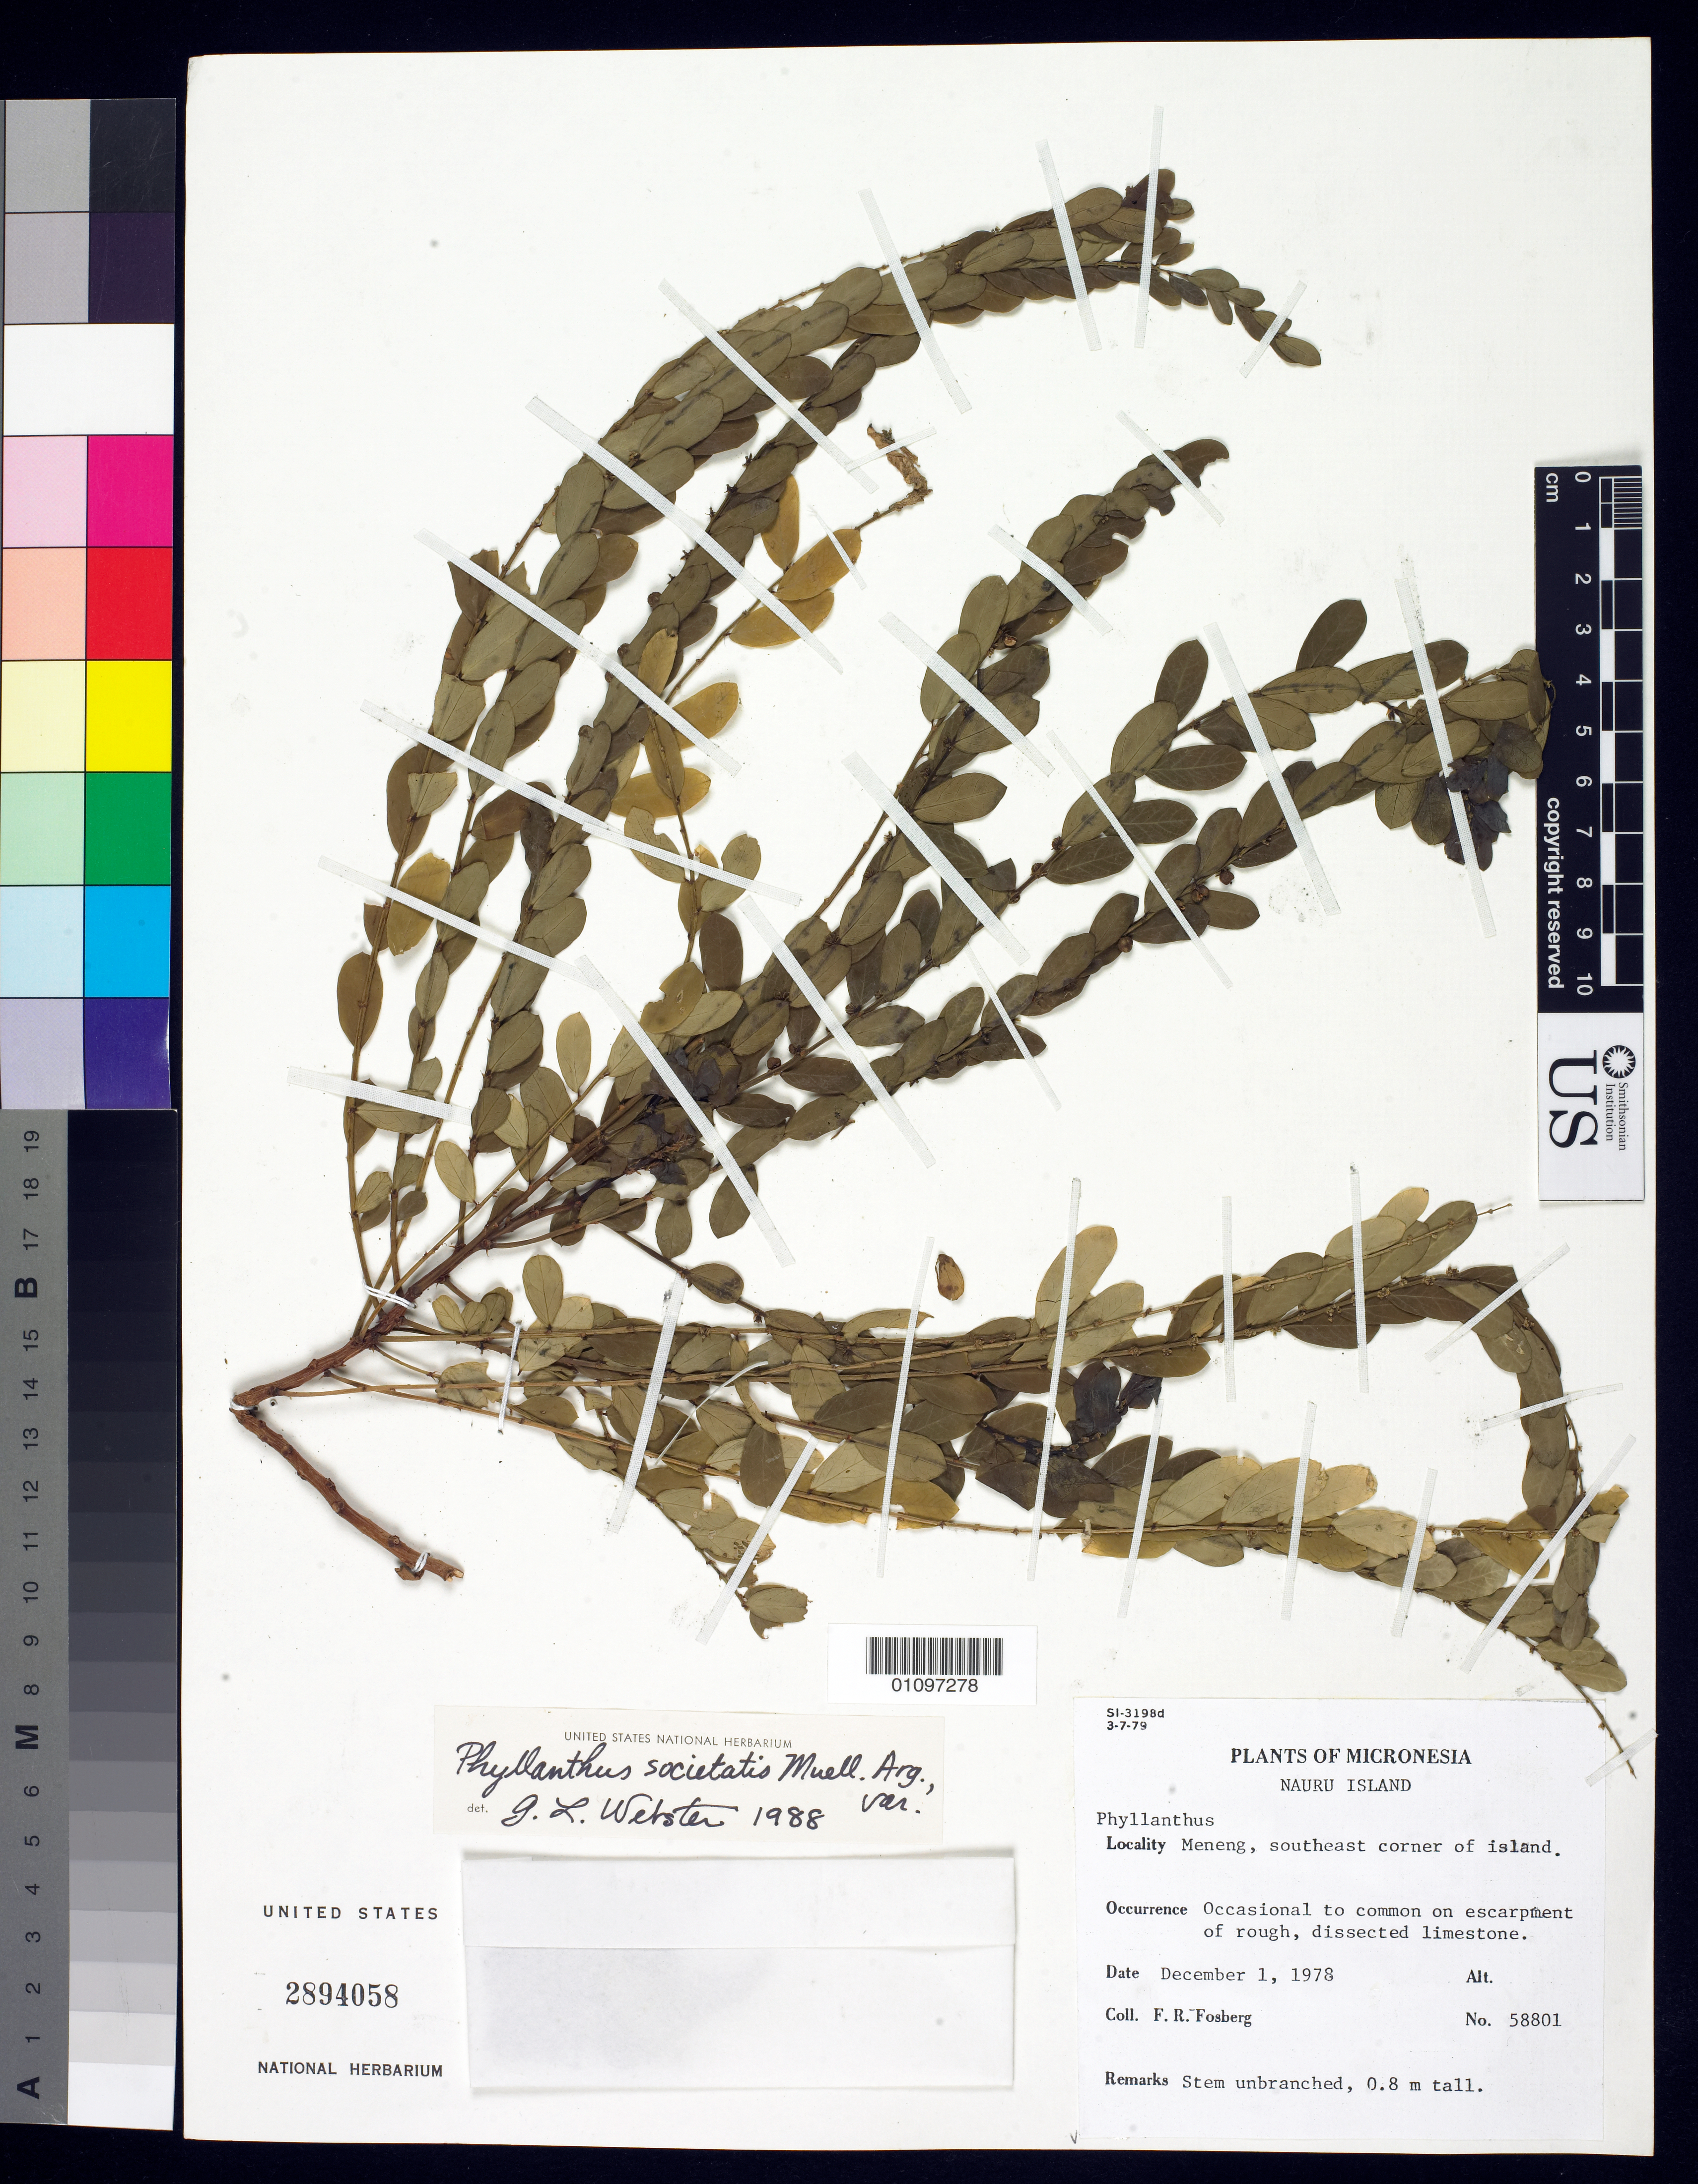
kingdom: Plantae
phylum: Tracheophyta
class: Magnoliopsida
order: Malpighiales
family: Phyllanthaceae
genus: Phyllanthus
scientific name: Phyllanthus societatis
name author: Müll. Arg.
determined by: Webster, Grady L.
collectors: F. R. Fosberg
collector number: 58801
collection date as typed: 01 Dec 1978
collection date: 1978-12-01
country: Nauru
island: Nauru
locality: Aiwo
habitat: Escaprment of rough, dissected limestone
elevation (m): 10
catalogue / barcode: US 2894058